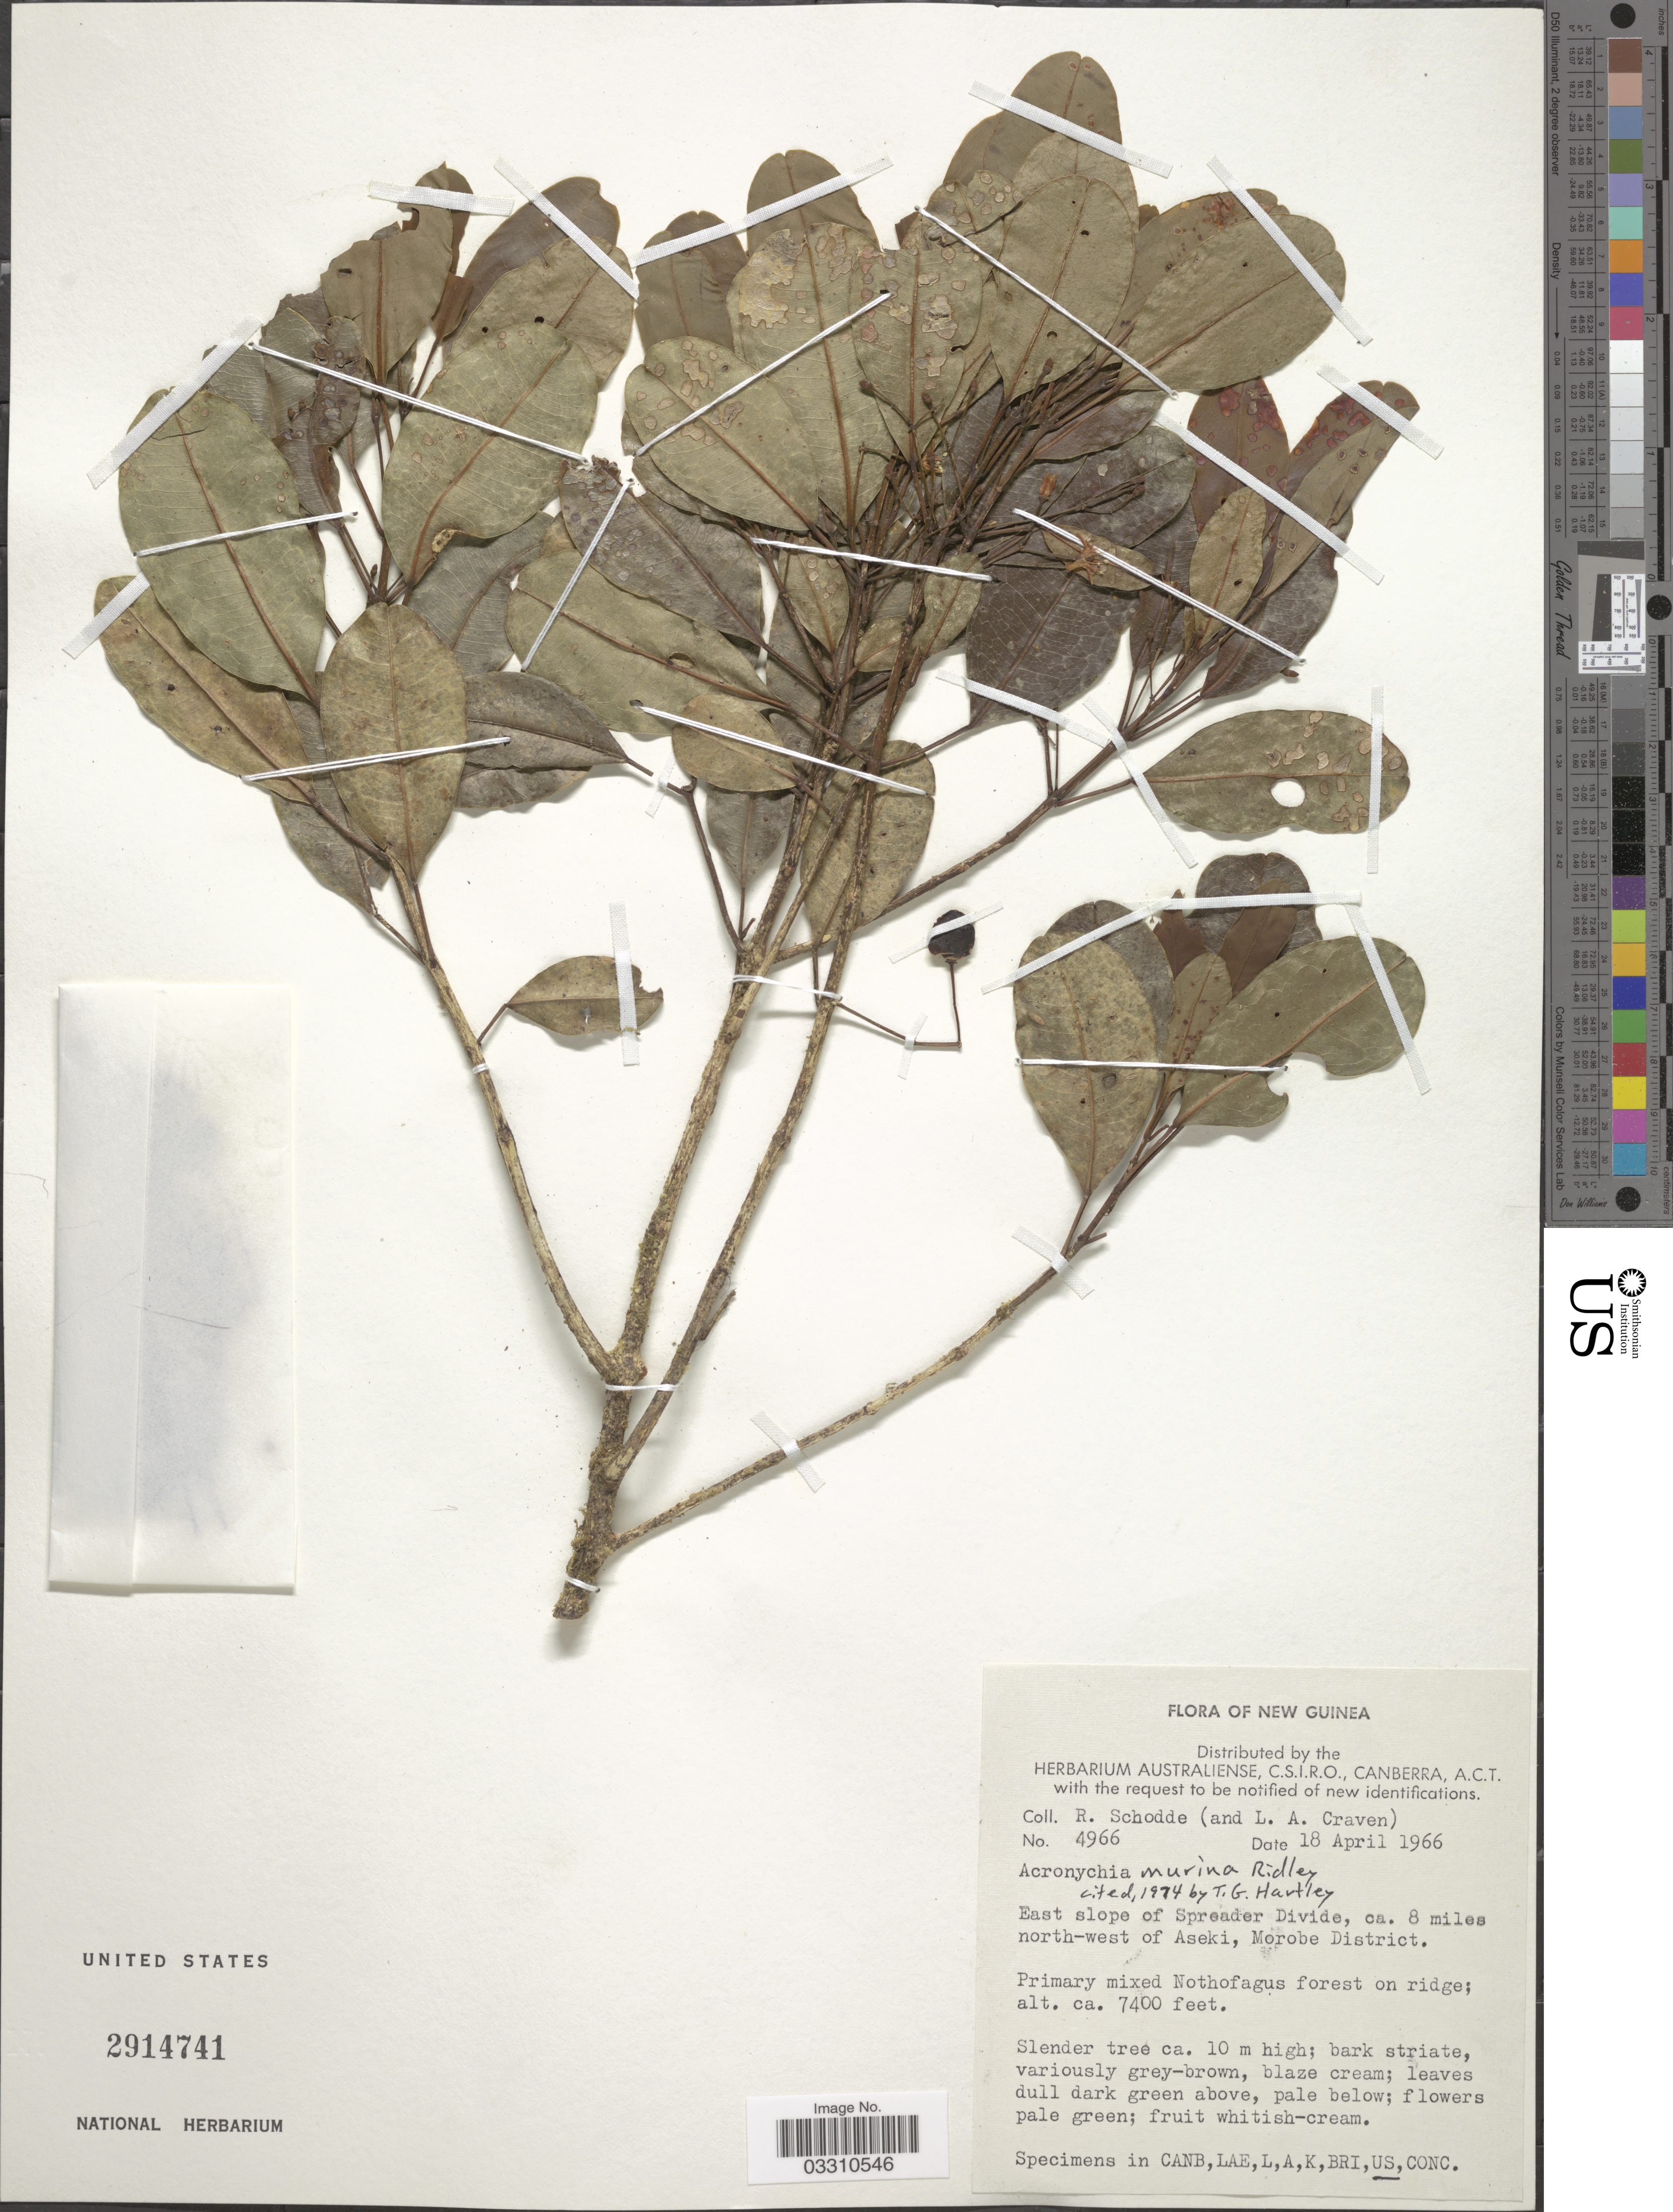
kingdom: Plantae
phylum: Tracheophyta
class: Magnoliopsida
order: Sapindales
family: Rutaceae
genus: Acronychia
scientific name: Acronychia murina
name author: Ridl.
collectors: R. Schodde & L. A. Craven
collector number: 4966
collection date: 1966-04-18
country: Papua New Guinea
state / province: Morobe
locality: New Guinea, East slope of Spreader Divide, ca. 8 miles north-west of Aseki, Morobe District.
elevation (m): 2256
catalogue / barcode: US 2914741